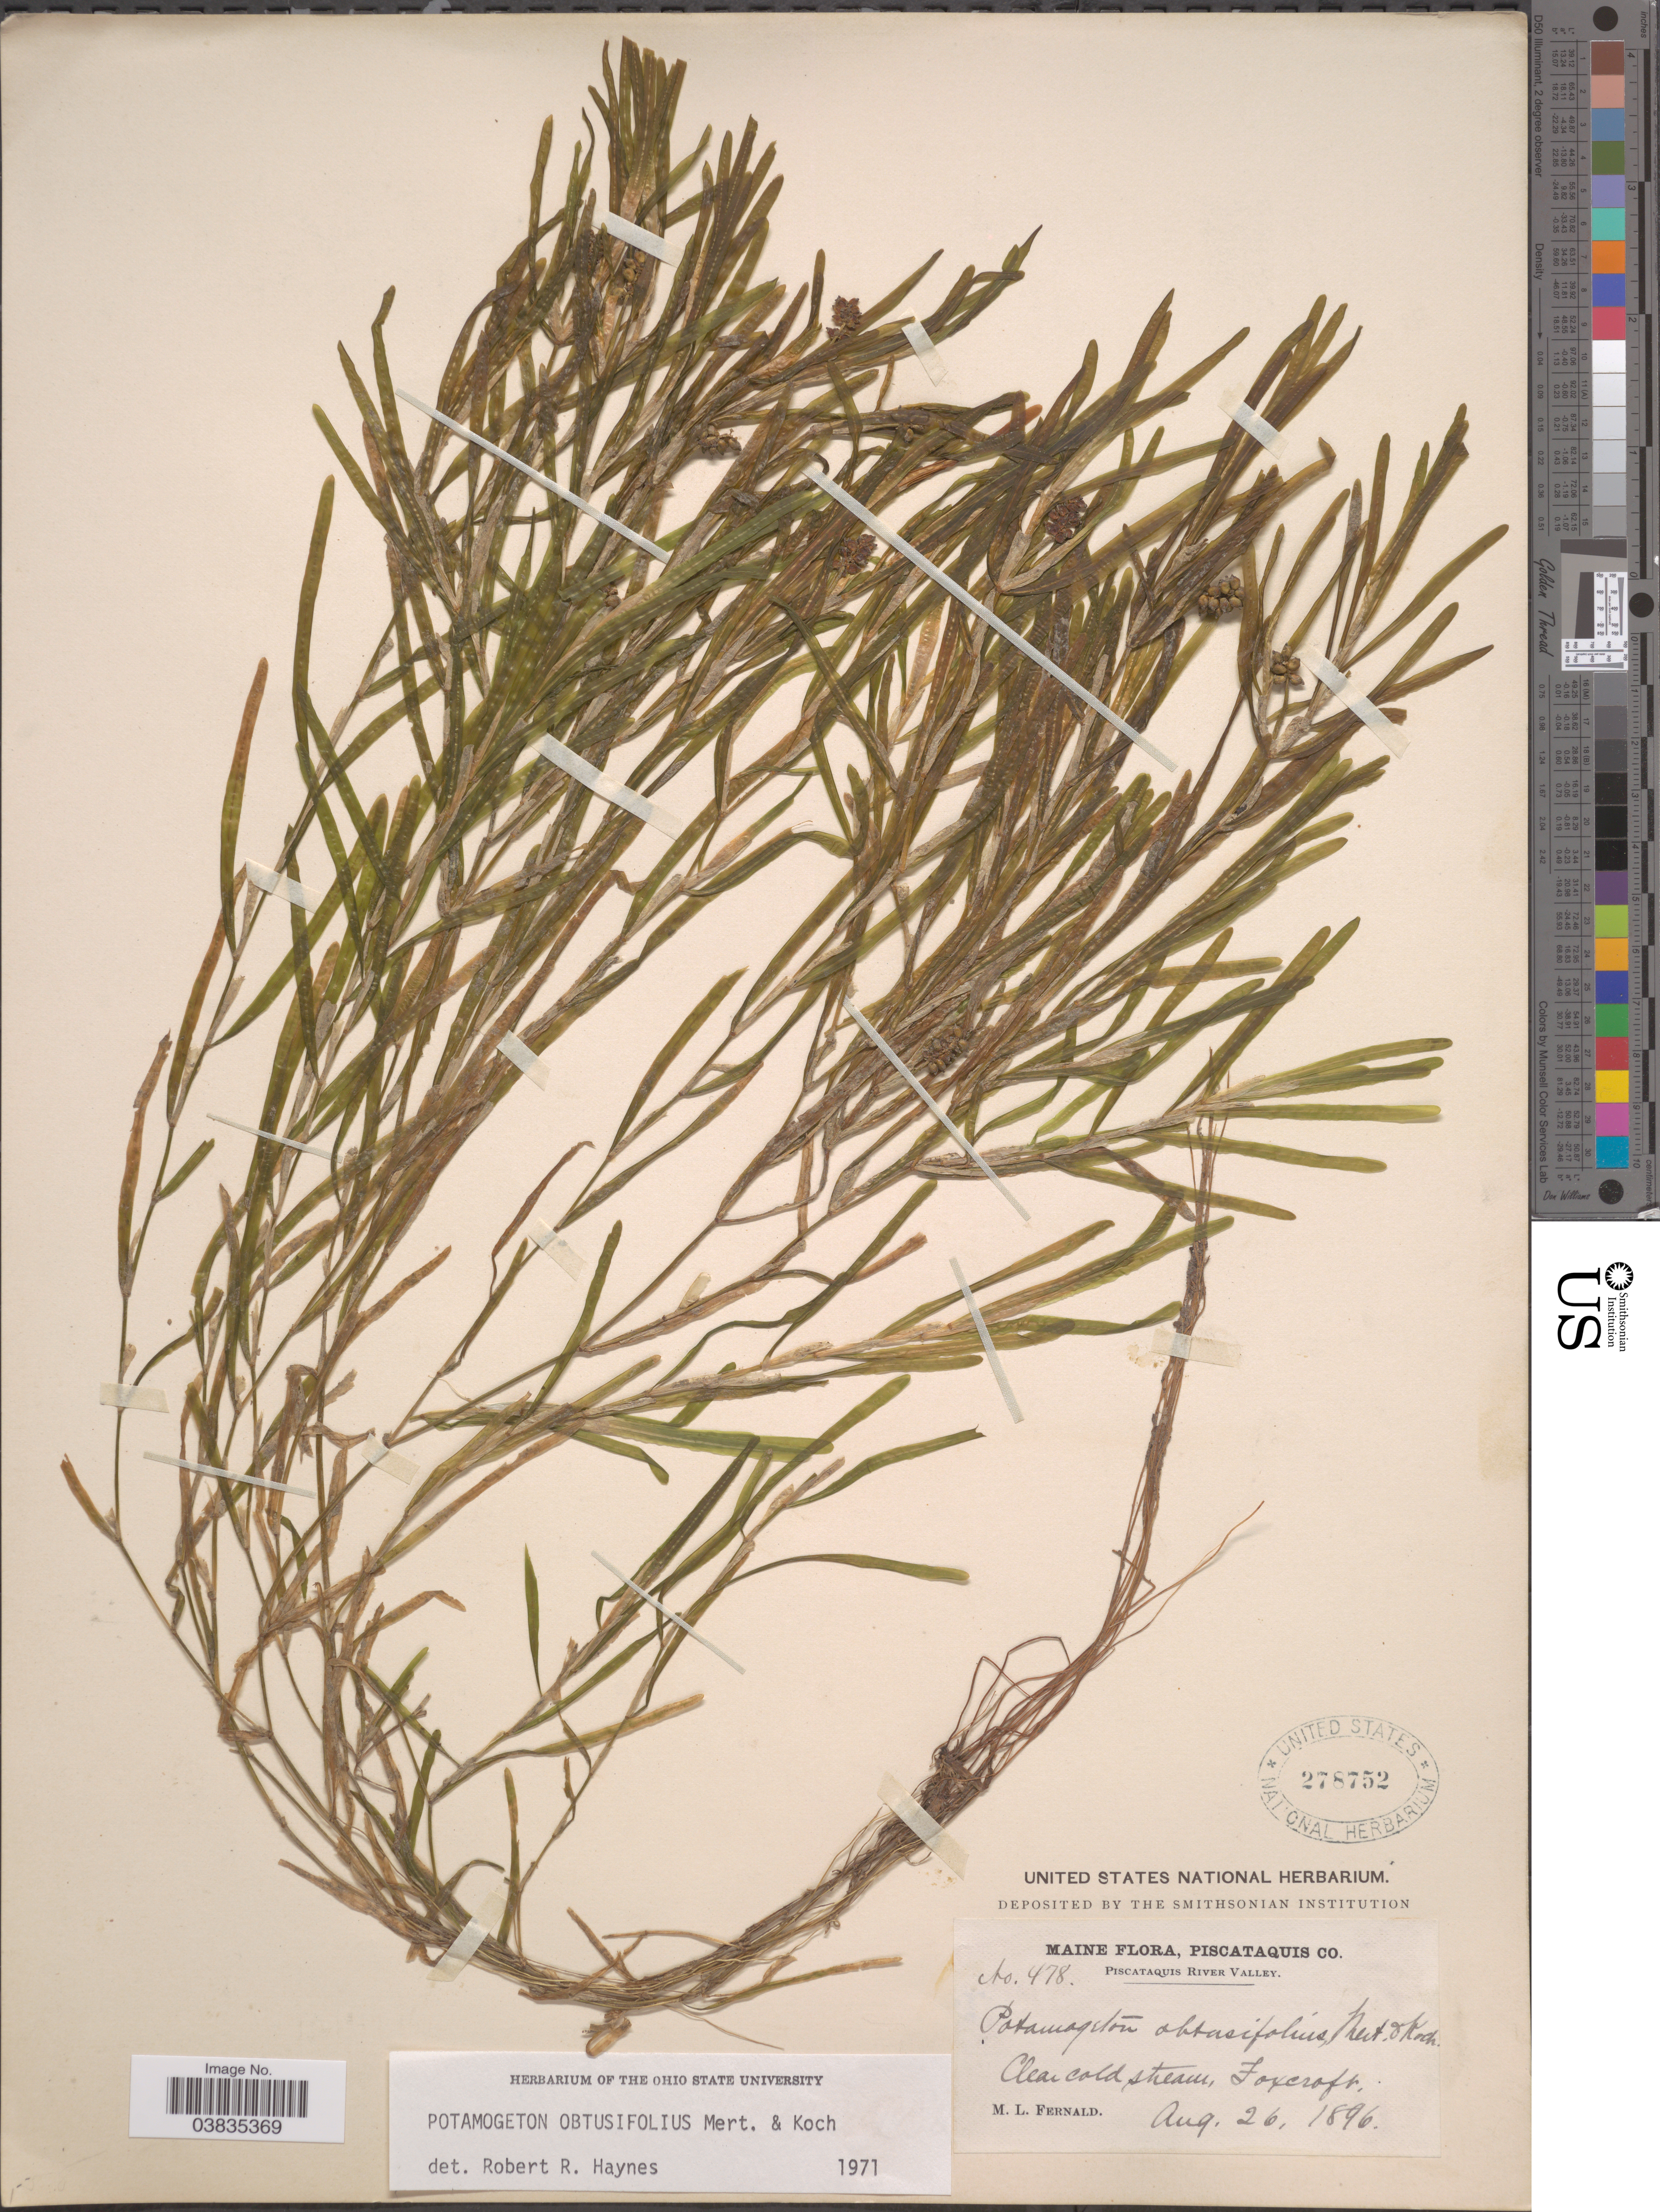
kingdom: Plantae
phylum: Tracheophyta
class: Liliopsida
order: Alismatales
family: Potamogetonaceae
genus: Potamogeton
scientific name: Potamogeton obtusifolius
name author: Mert. & W.D.J. Koch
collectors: M. L. Fernald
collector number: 478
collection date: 1896-08-26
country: United States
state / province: Maine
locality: Piscataquis Co. Piscataquis River Valley. Clear cold stream, Foxcroft.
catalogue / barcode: US 278752